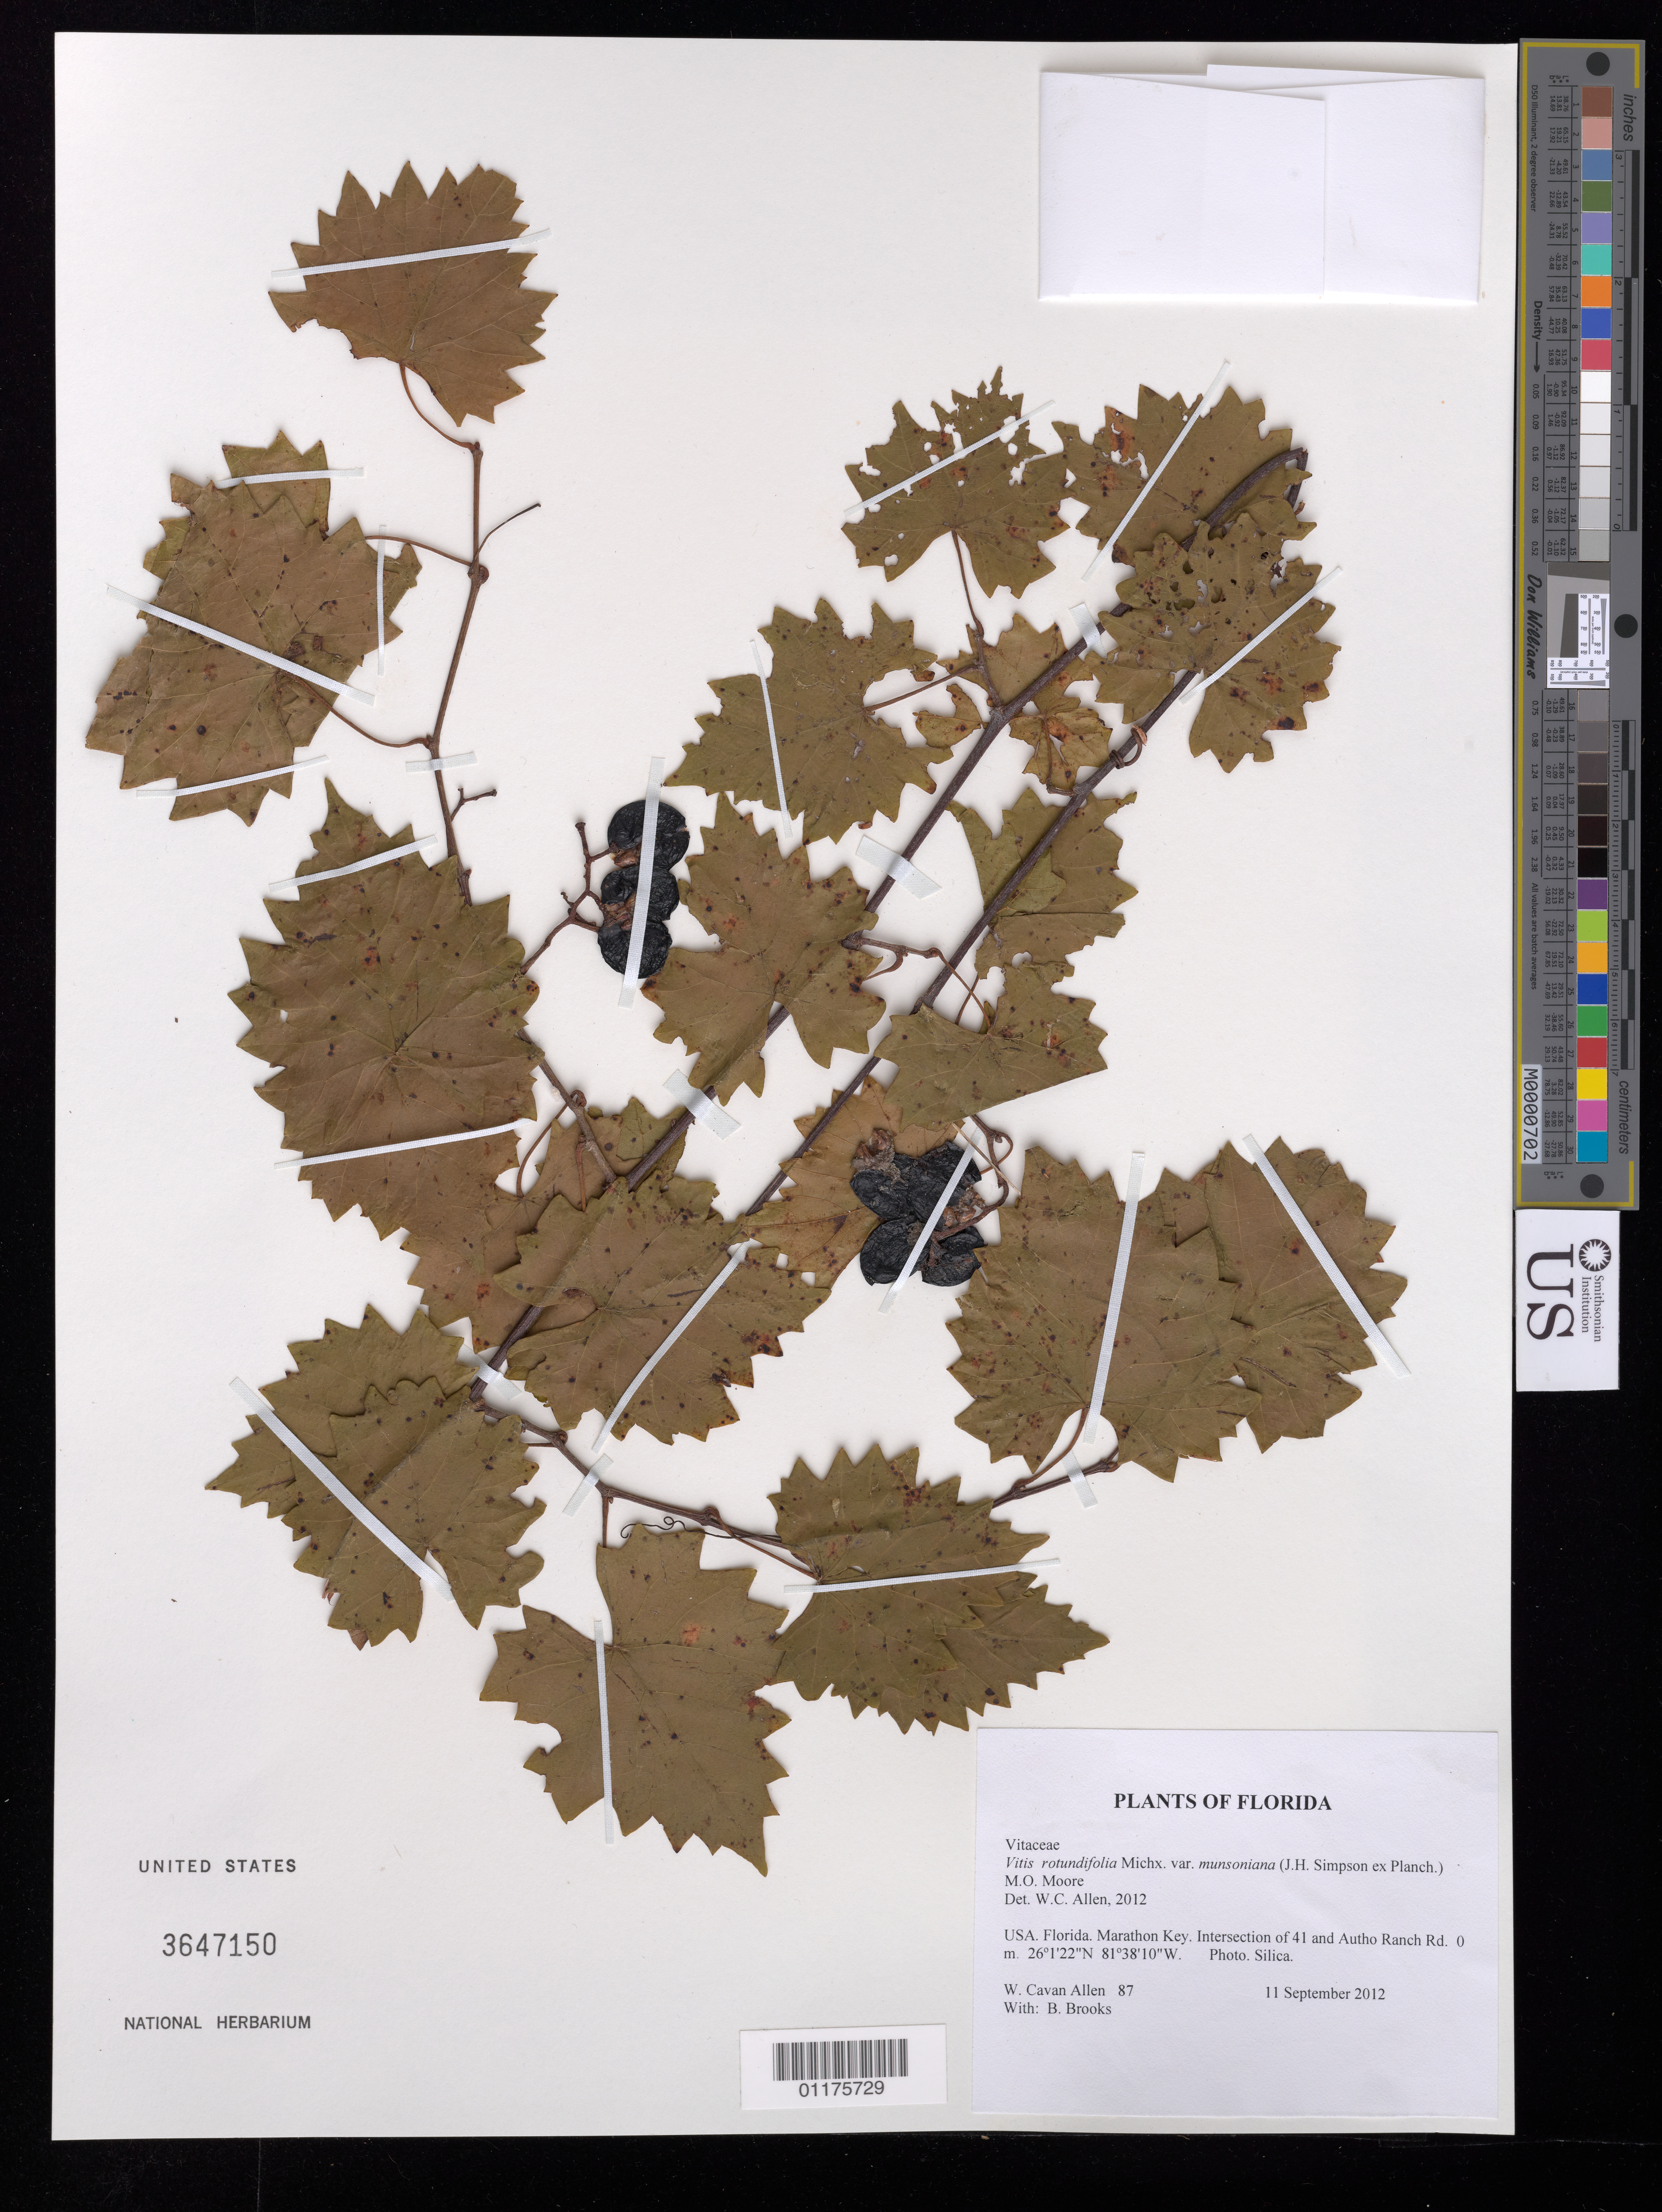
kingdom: Plantae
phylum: Tracheophyta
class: Magnoliopsida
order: Vitales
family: Vitaceae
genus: Vitis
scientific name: Vitis rotundifolia var. munsoniana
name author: (J.H. Simpson ex Munson) M.O. Moore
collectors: W. C. Allen & B. Brooks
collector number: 87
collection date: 2012-09-11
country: United States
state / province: Florida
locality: Marathon Key. Intersection of 41 and Autho Ranch Rd.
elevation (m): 0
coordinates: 26 1 22 N, 81 38 10 W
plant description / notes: photo. silica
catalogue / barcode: US 3647150